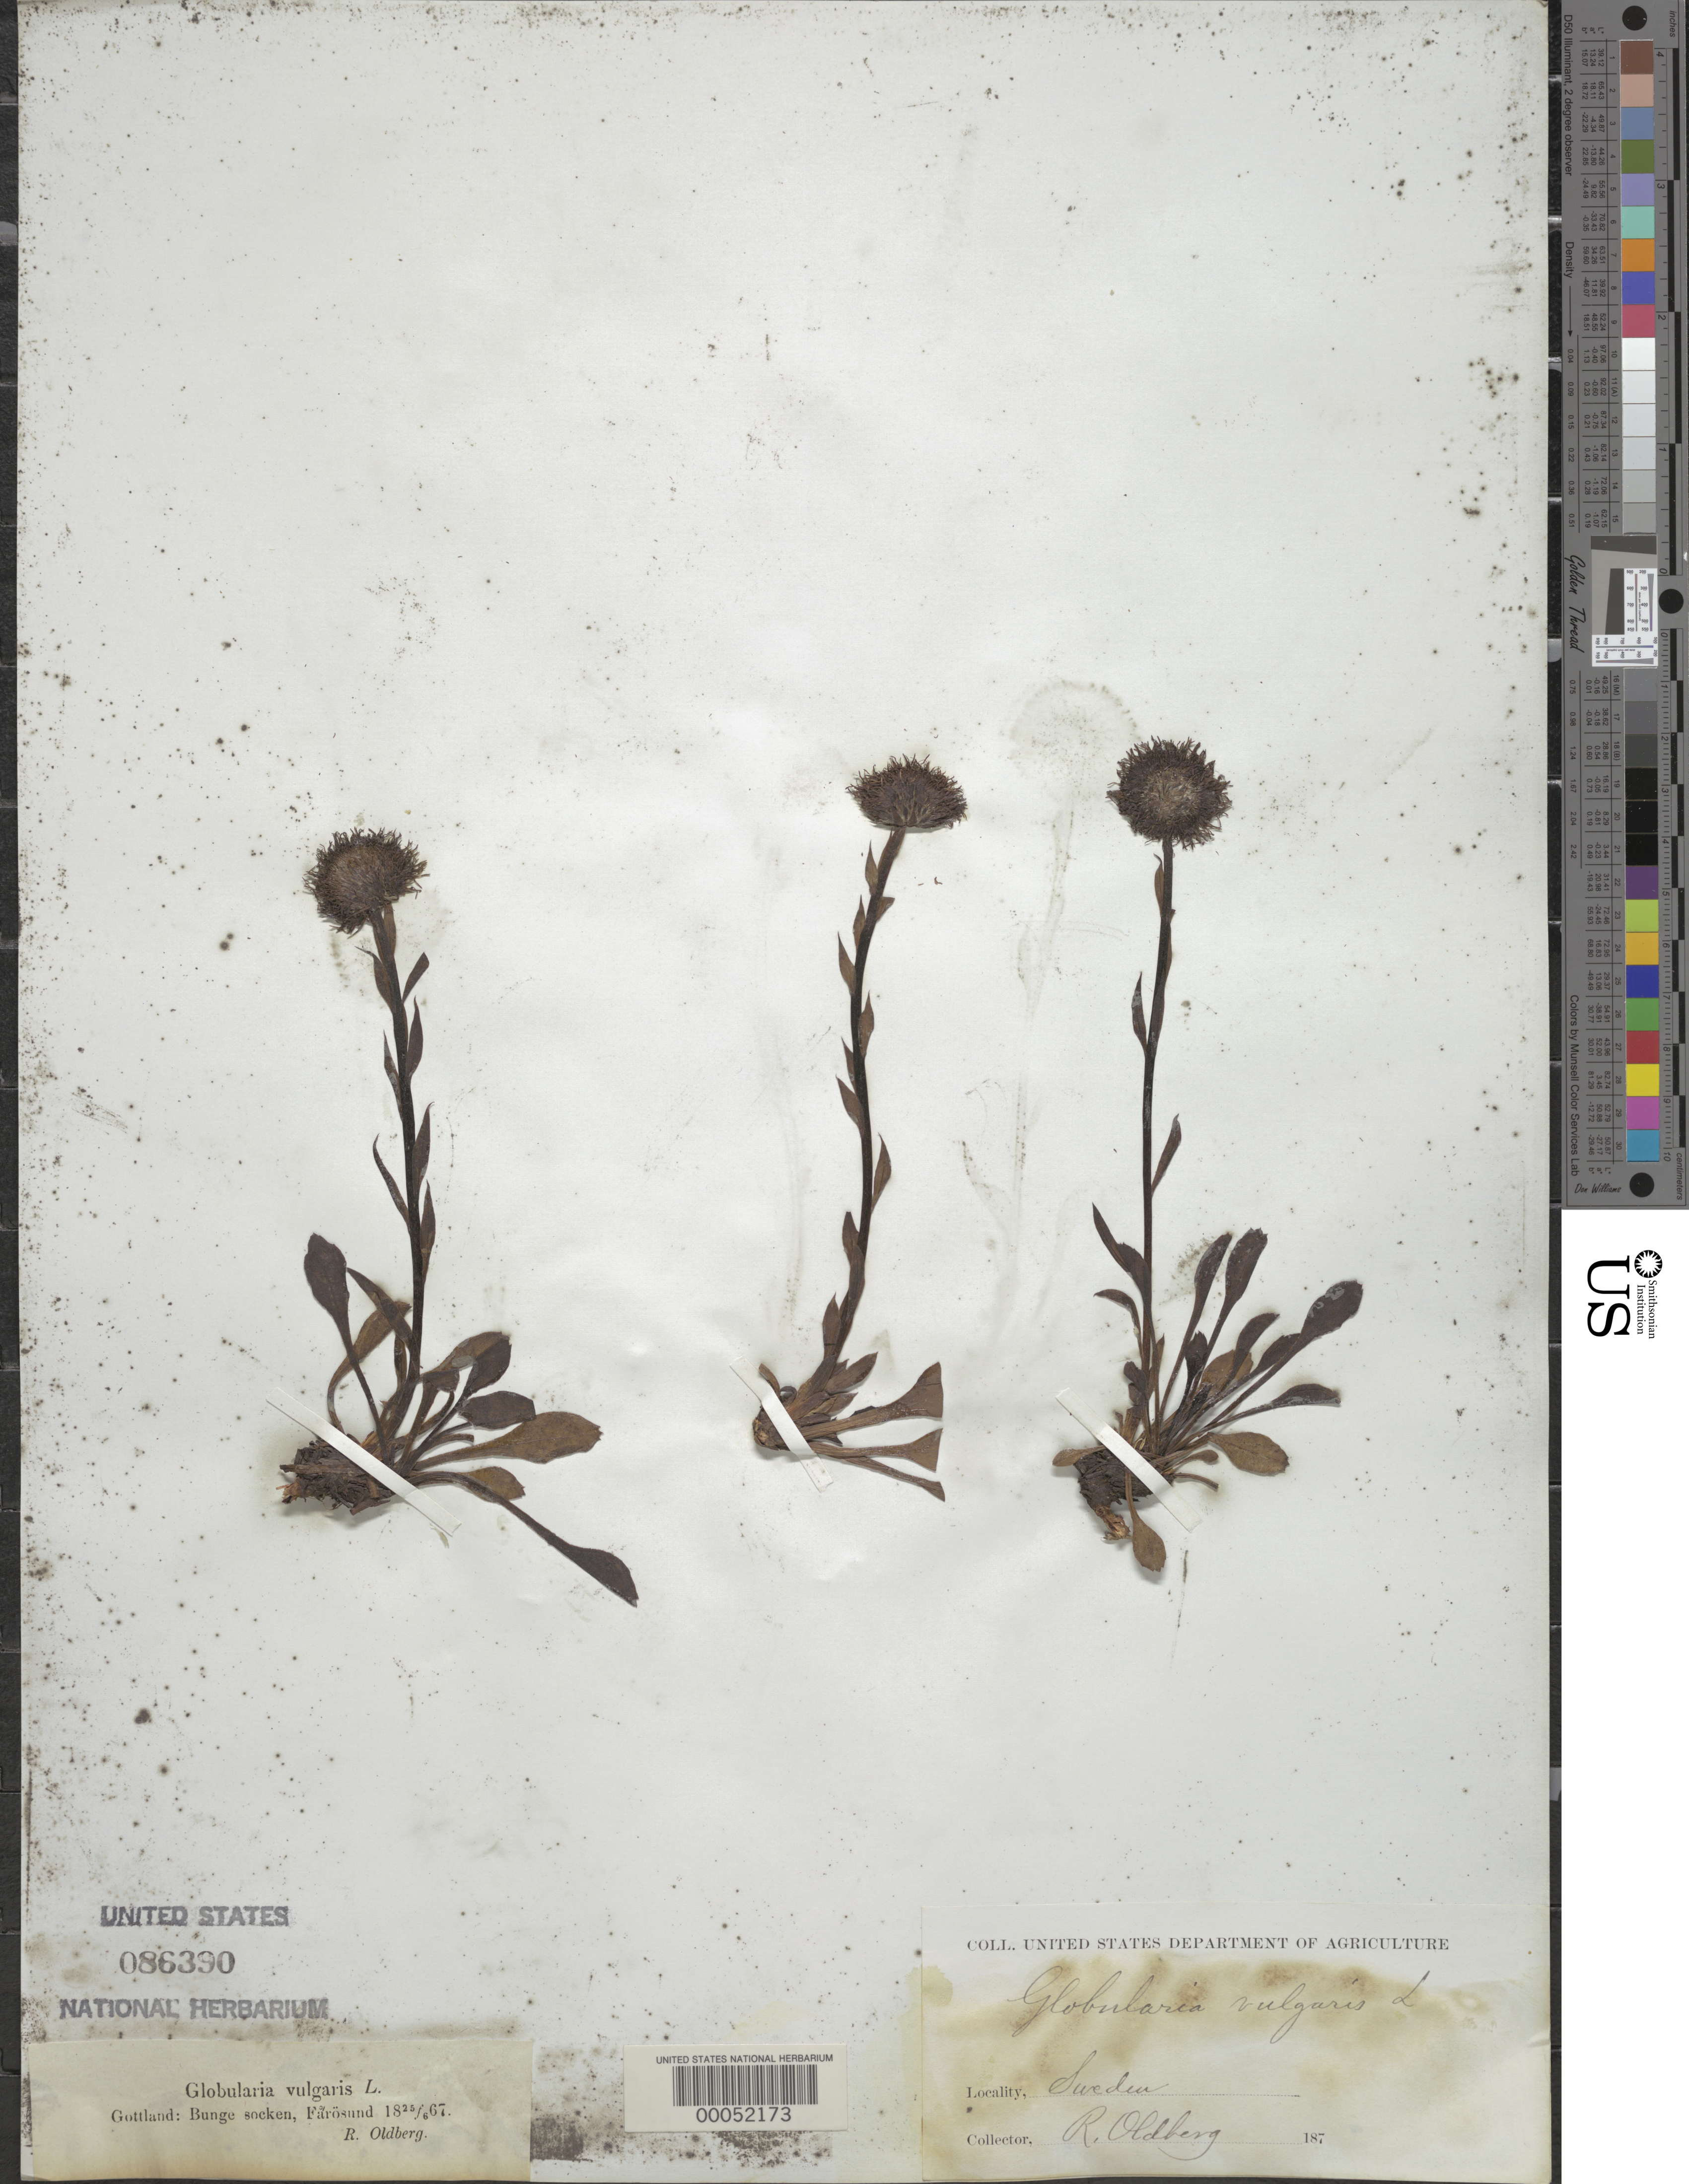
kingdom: Plantae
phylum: Tracheophyta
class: Magnoliopsida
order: Lamiales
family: Plantaginaceae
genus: Globularia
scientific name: Globularia vulgaris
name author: L.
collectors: R. Oldberg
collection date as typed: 187-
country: Sweden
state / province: Gotland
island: Gotland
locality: Gotland i.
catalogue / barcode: US 86390